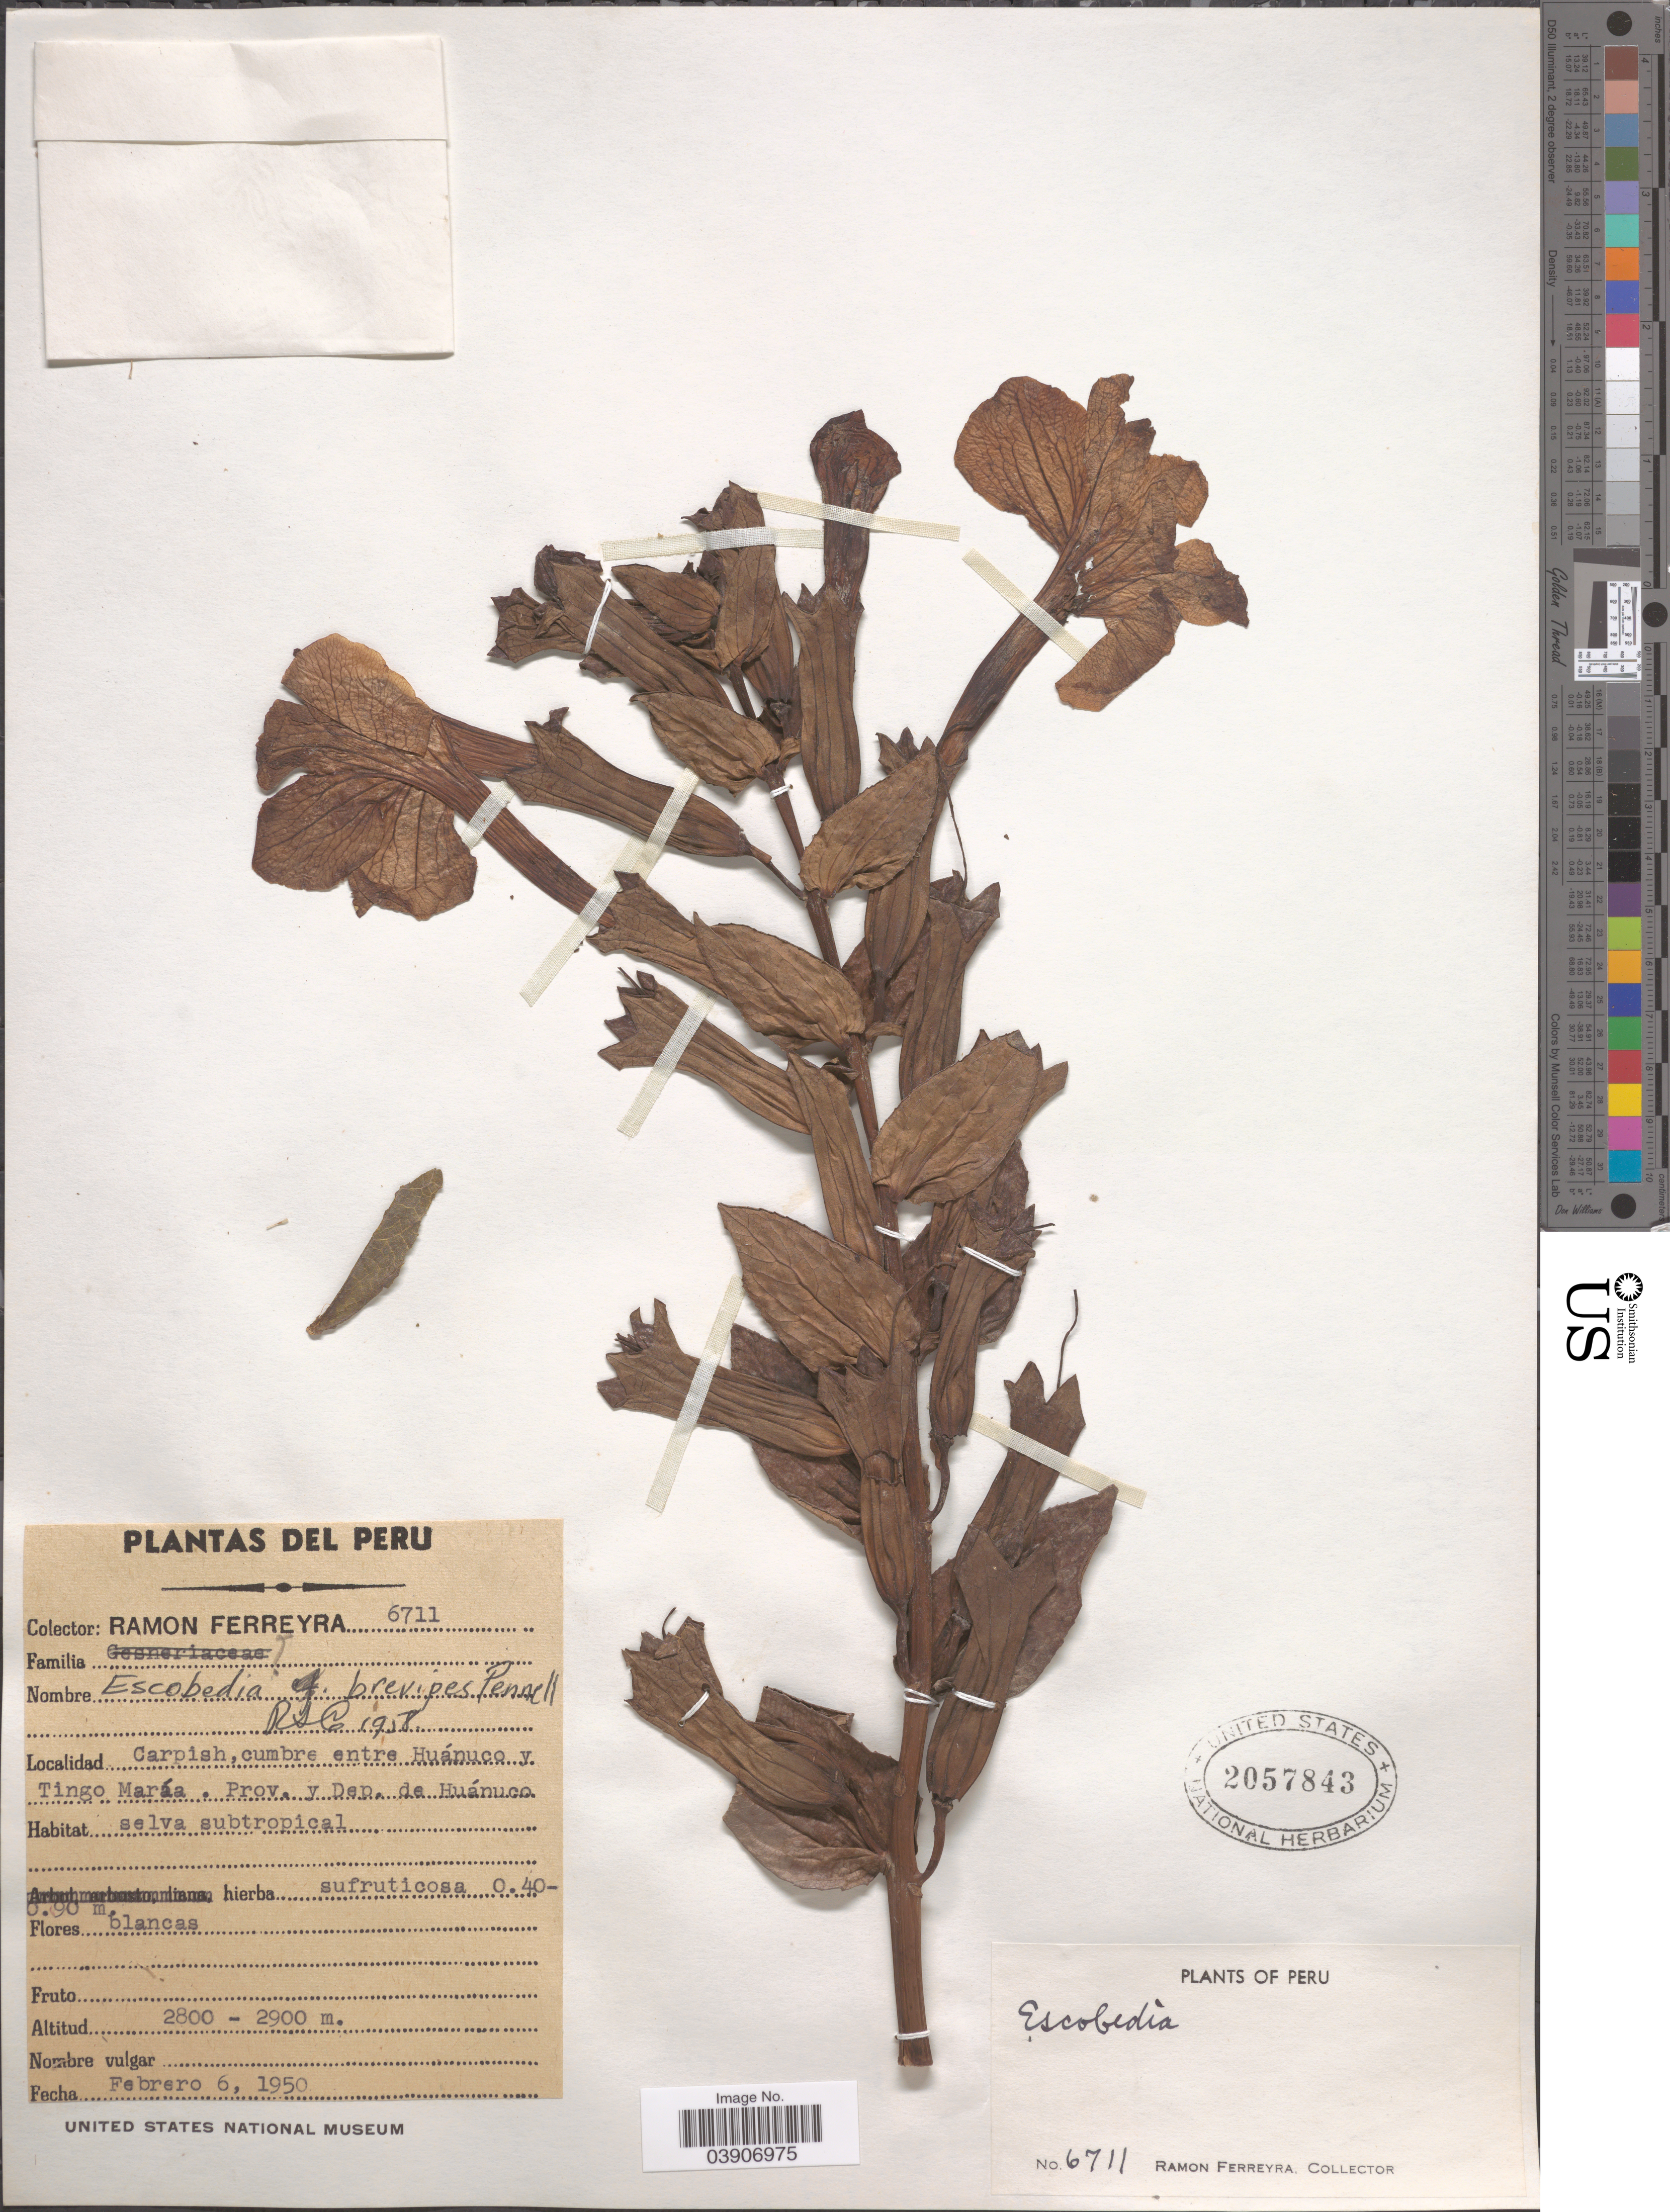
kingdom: Plantae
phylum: Tracheophyta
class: Magnoliopsida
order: Lamiales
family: Orobanchaceae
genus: Escobedia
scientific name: Escobedia brevipes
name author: Pennell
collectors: R. A. Ferreyra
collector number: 6711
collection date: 1950-02-06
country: Peru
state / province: Huánuco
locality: Carpish, cumbre entre Huánuco y Tingo María. Prov. y Dep. de Huánuco.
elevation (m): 2800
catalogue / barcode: US 2057843